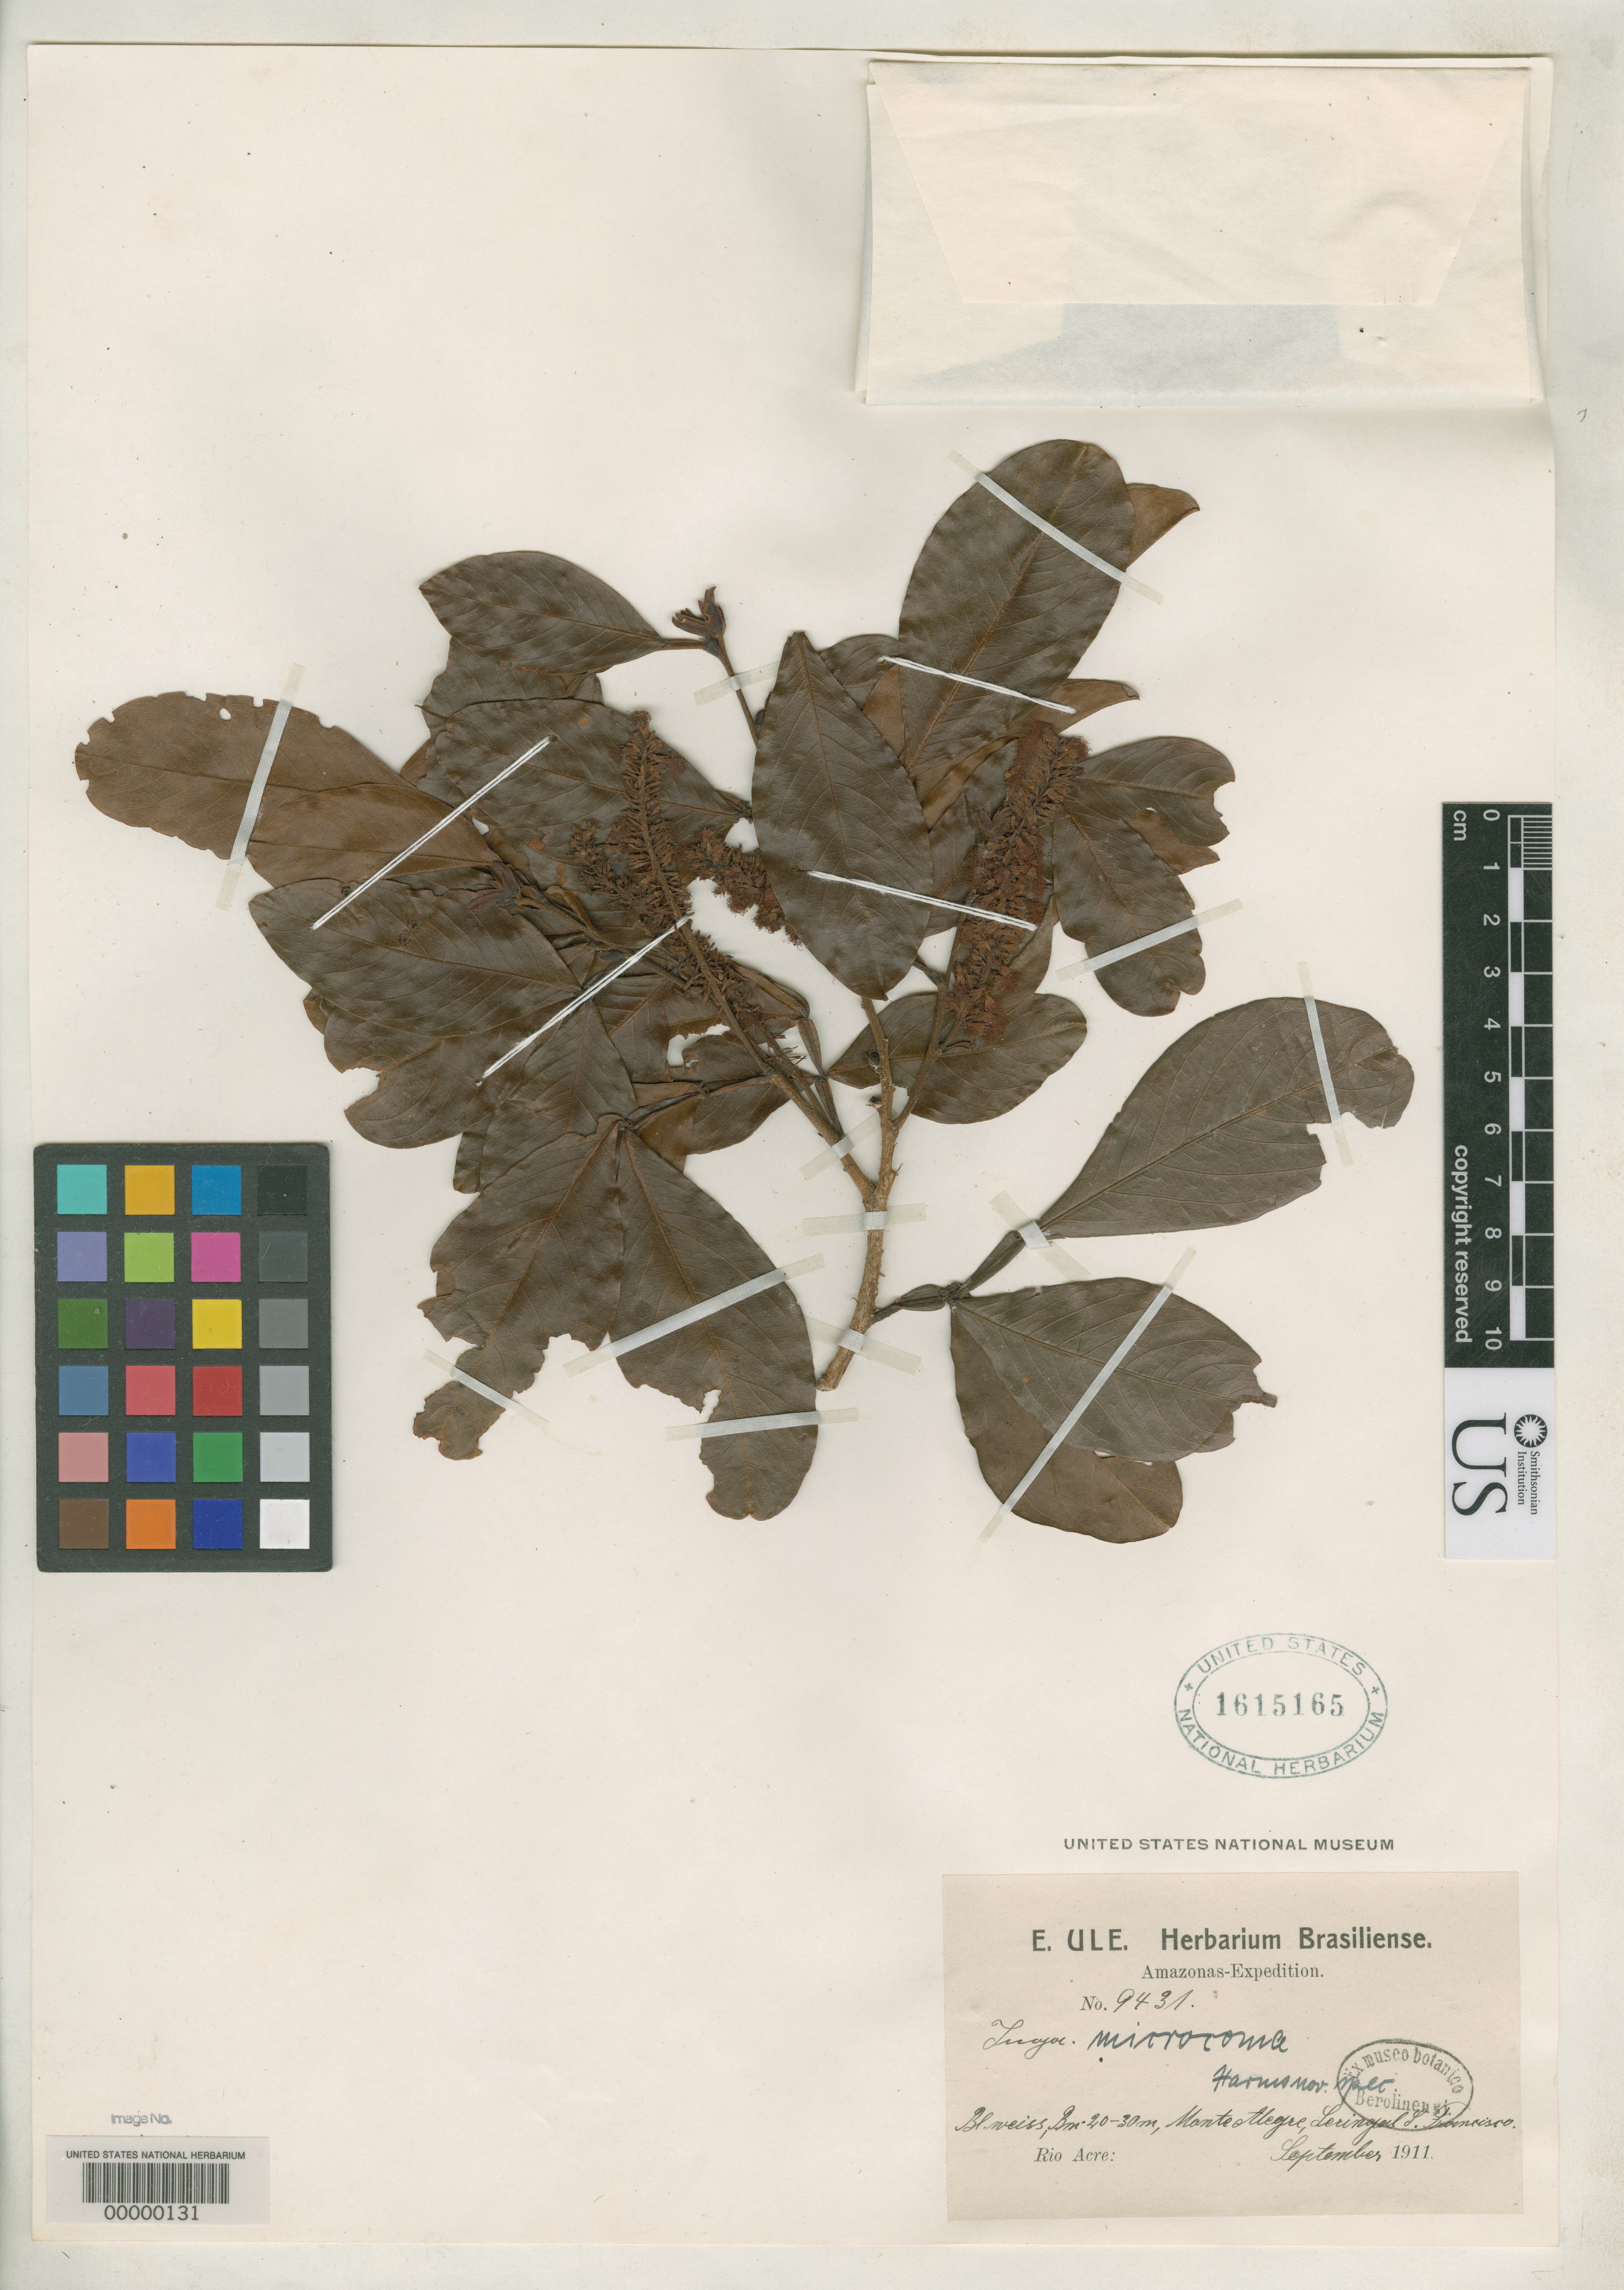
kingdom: Plantae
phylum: Tracheophyta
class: Magnoliopsida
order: Fabales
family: Fabaceae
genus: Inga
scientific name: Inga microcoma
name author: Harms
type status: Isotype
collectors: E. H. Ule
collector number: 9431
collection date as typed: Sep 1911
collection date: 1911-09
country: Brazil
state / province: Amazonas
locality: Monte Allegre, Seringal S. Francisco.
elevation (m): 20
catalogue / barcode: US 1615165